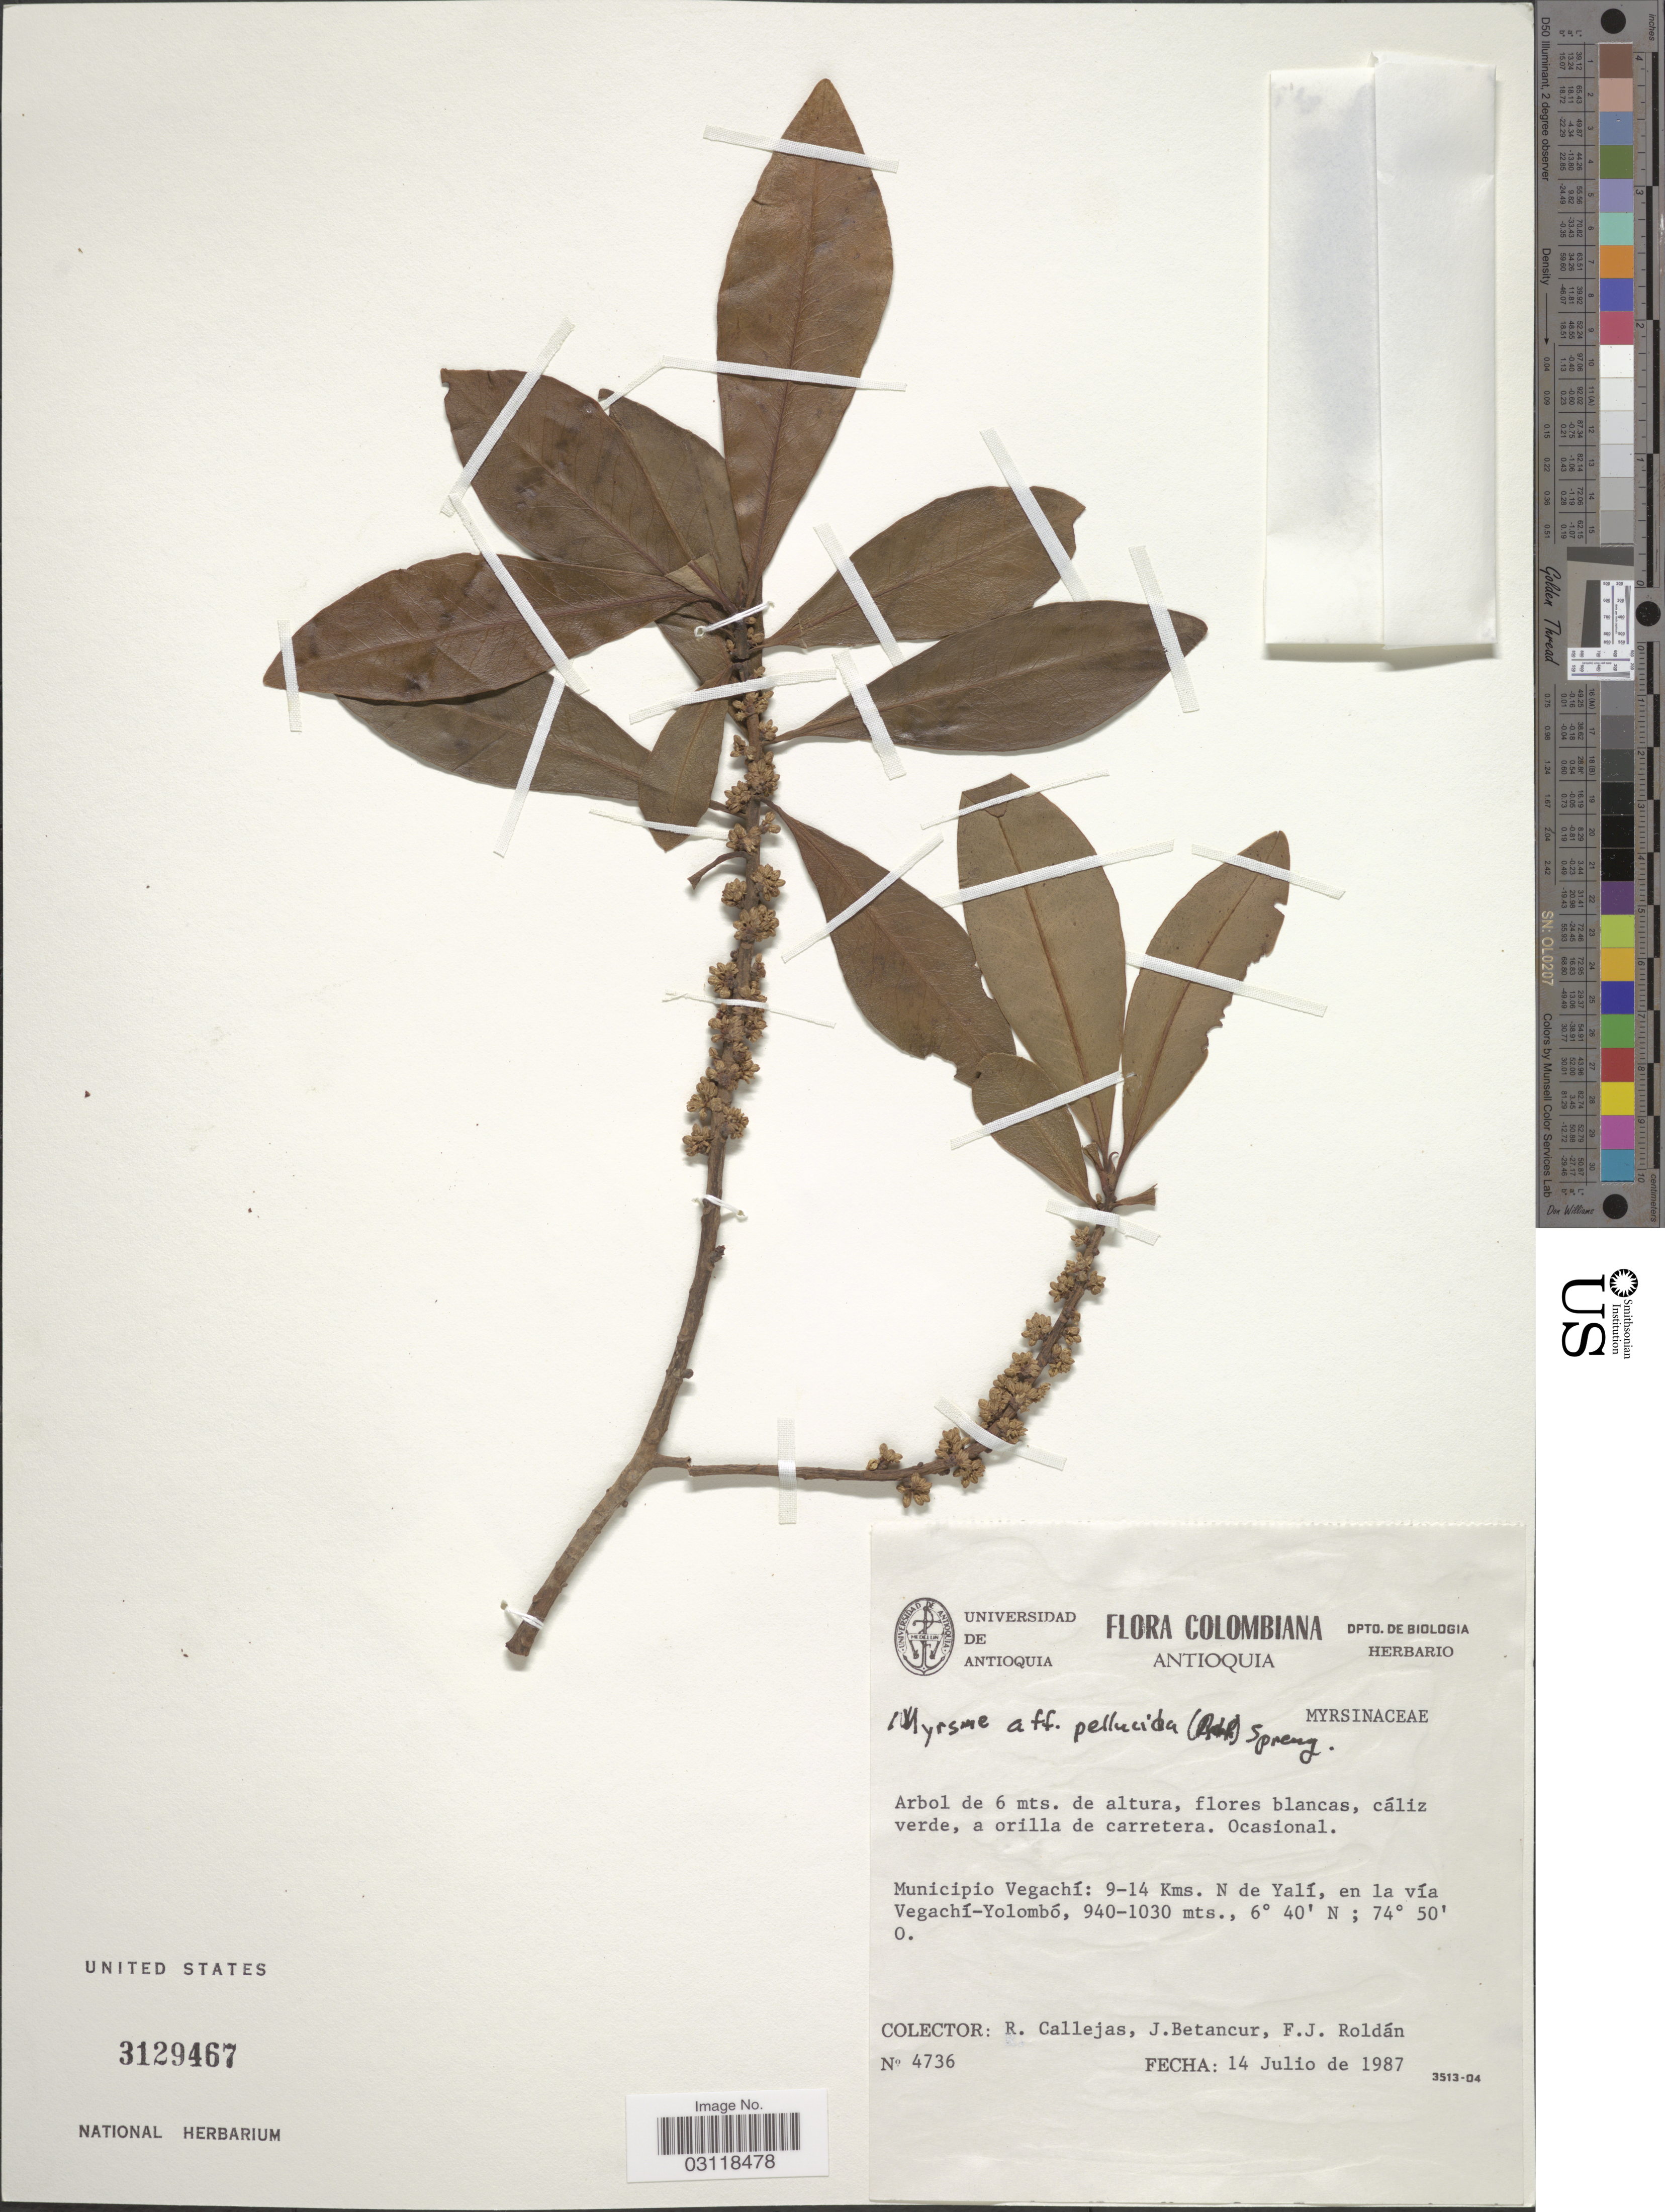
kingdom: Plantae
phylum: Tracheophyta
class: Magnoliopsida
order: Ericales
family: Primulaceae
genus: Rapanea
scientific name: Rapanea pellucida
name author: (Ruiz & Pav.) Mez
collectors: R. Callejas, J. Betancur & F. J. Roldán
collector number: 4736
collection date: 1987-07-14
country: Colombia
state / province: Antioquia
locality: Municipio Vegachí: 9-14 Kms. N de Yalí, en la vía Vegachí-Yolombó.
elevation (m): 940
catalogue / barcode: US 3129467